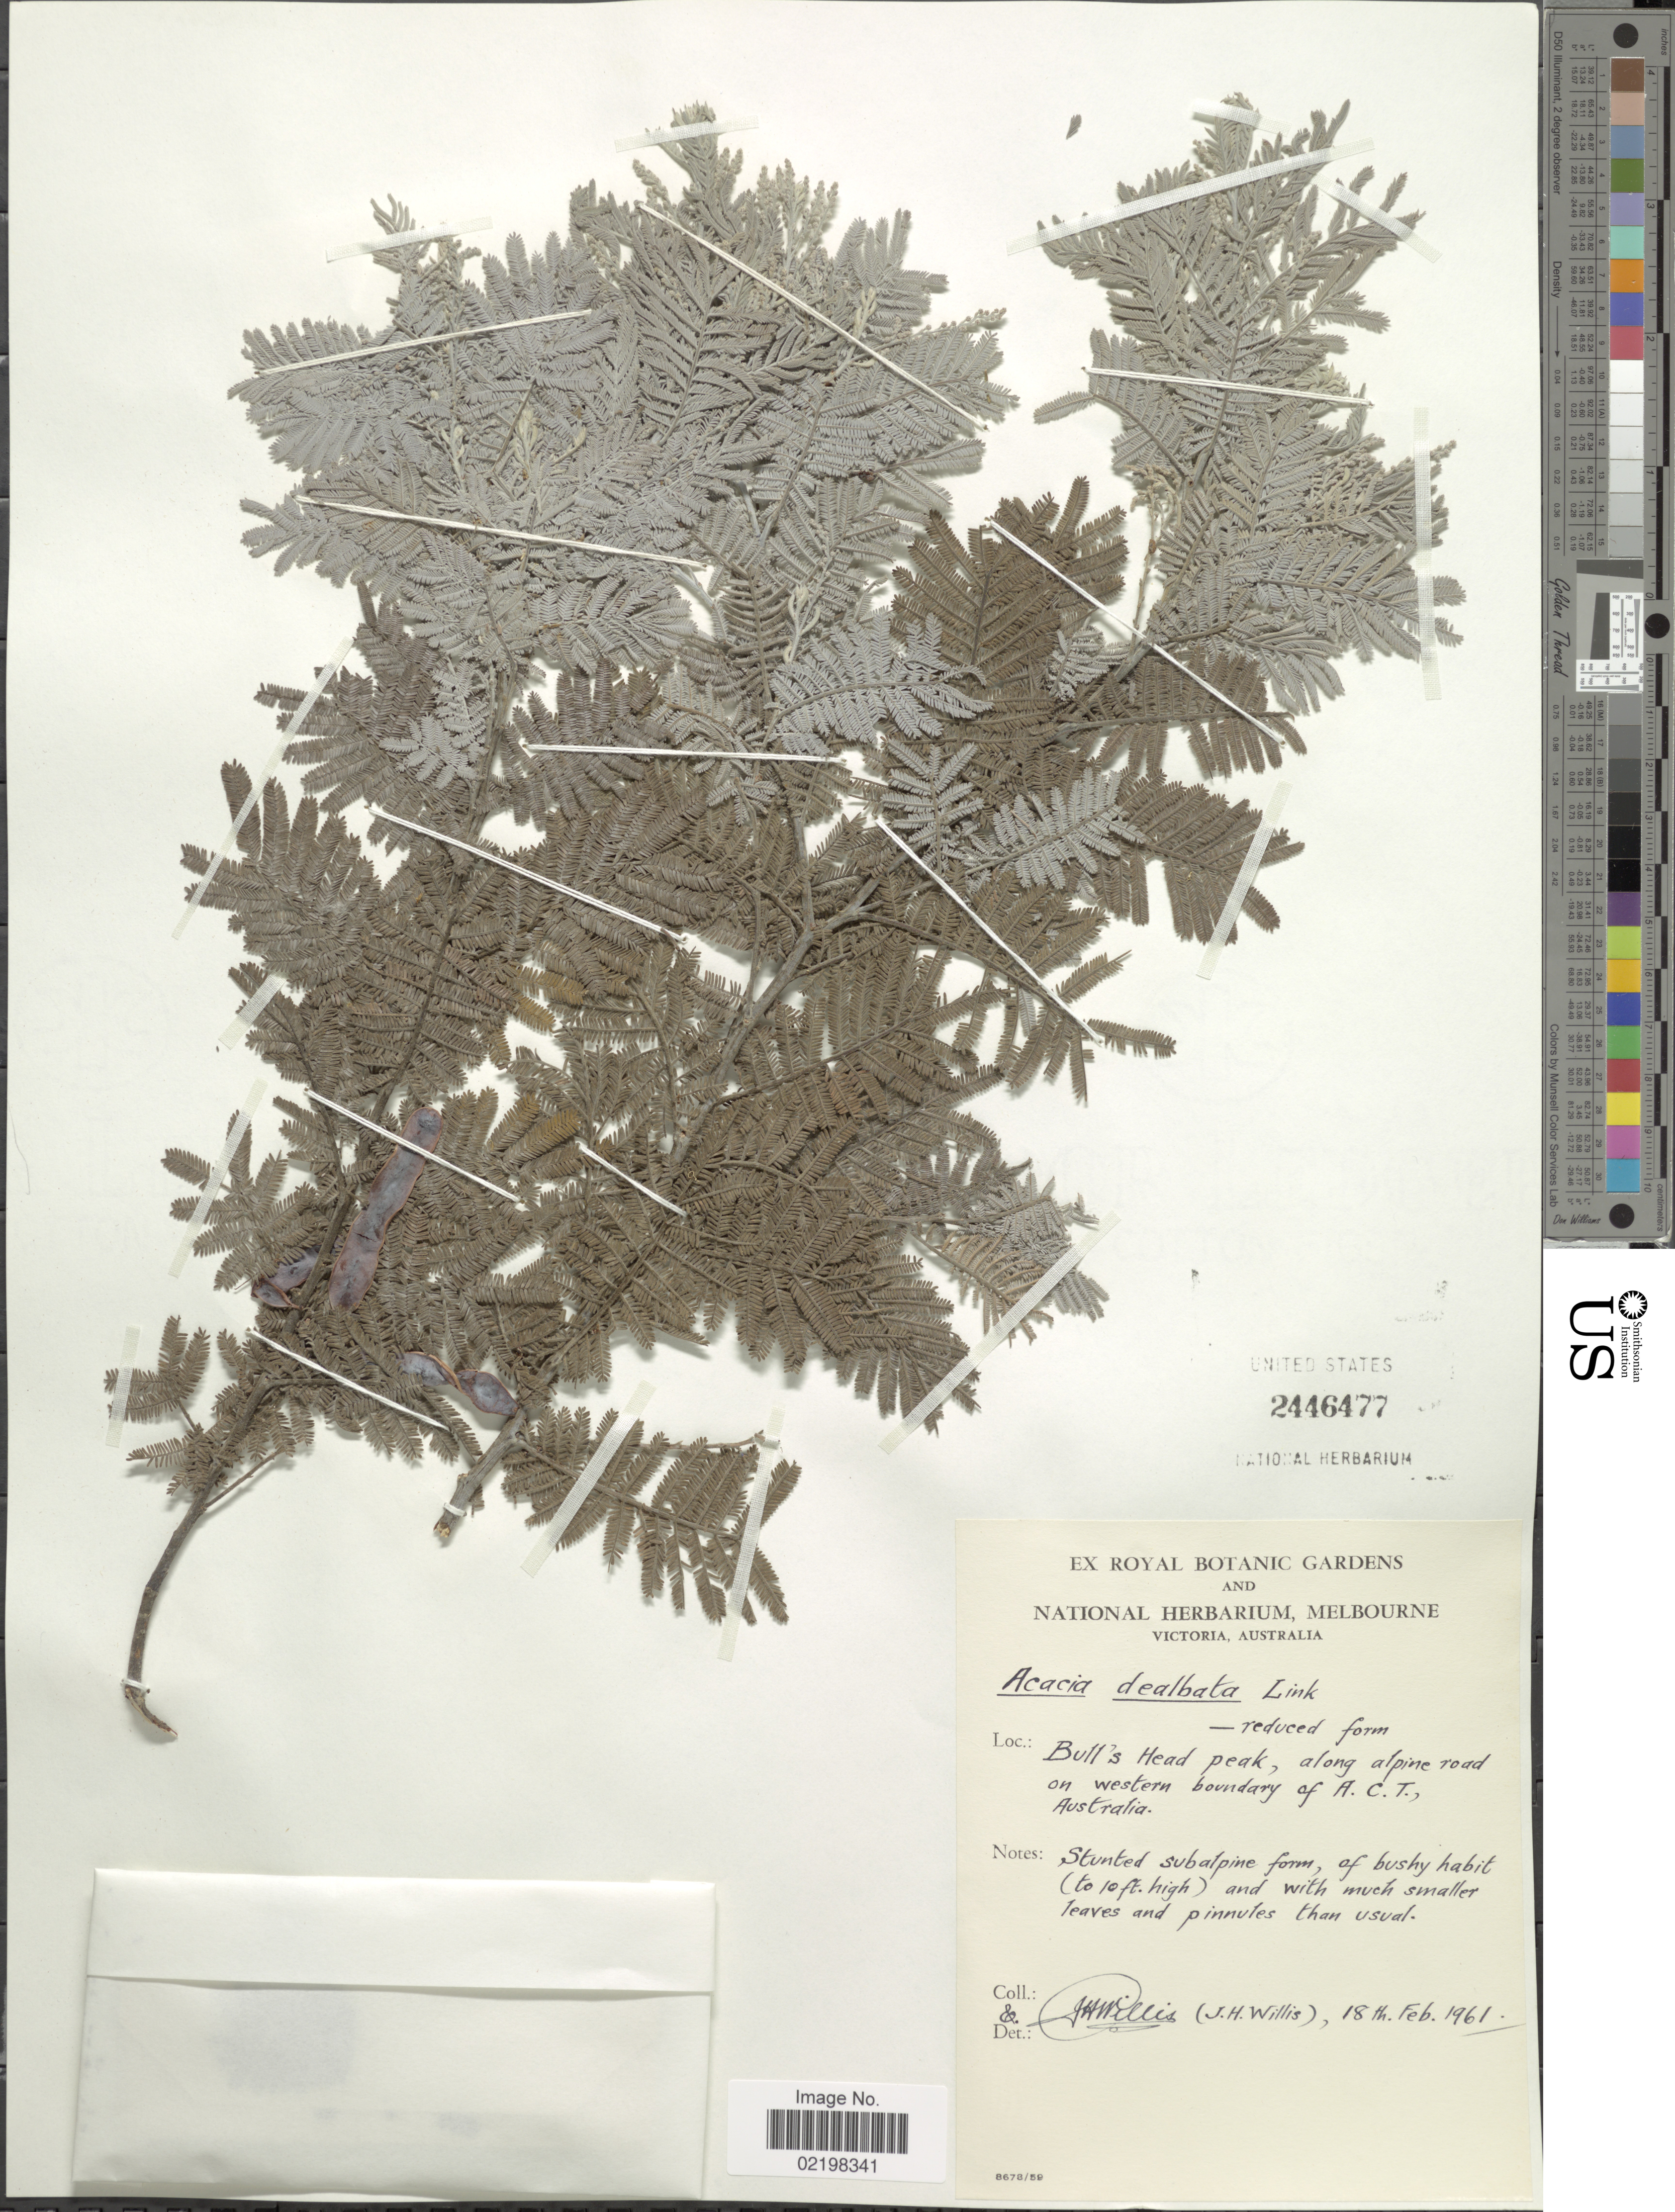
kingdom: Plantae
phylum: Tracheophyta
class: Magnoliopsida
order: Fabales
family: Fabaceae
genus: Acacia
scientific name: Acacia decurrens var. dealbata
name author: (Link) Maiden ex F. Muell.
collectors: J. Willis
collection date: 1961-02-18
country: Australia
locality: Bull's Head peak, along alpine road on western boundary of A.C.T. Australia.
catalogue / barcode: US 2446477